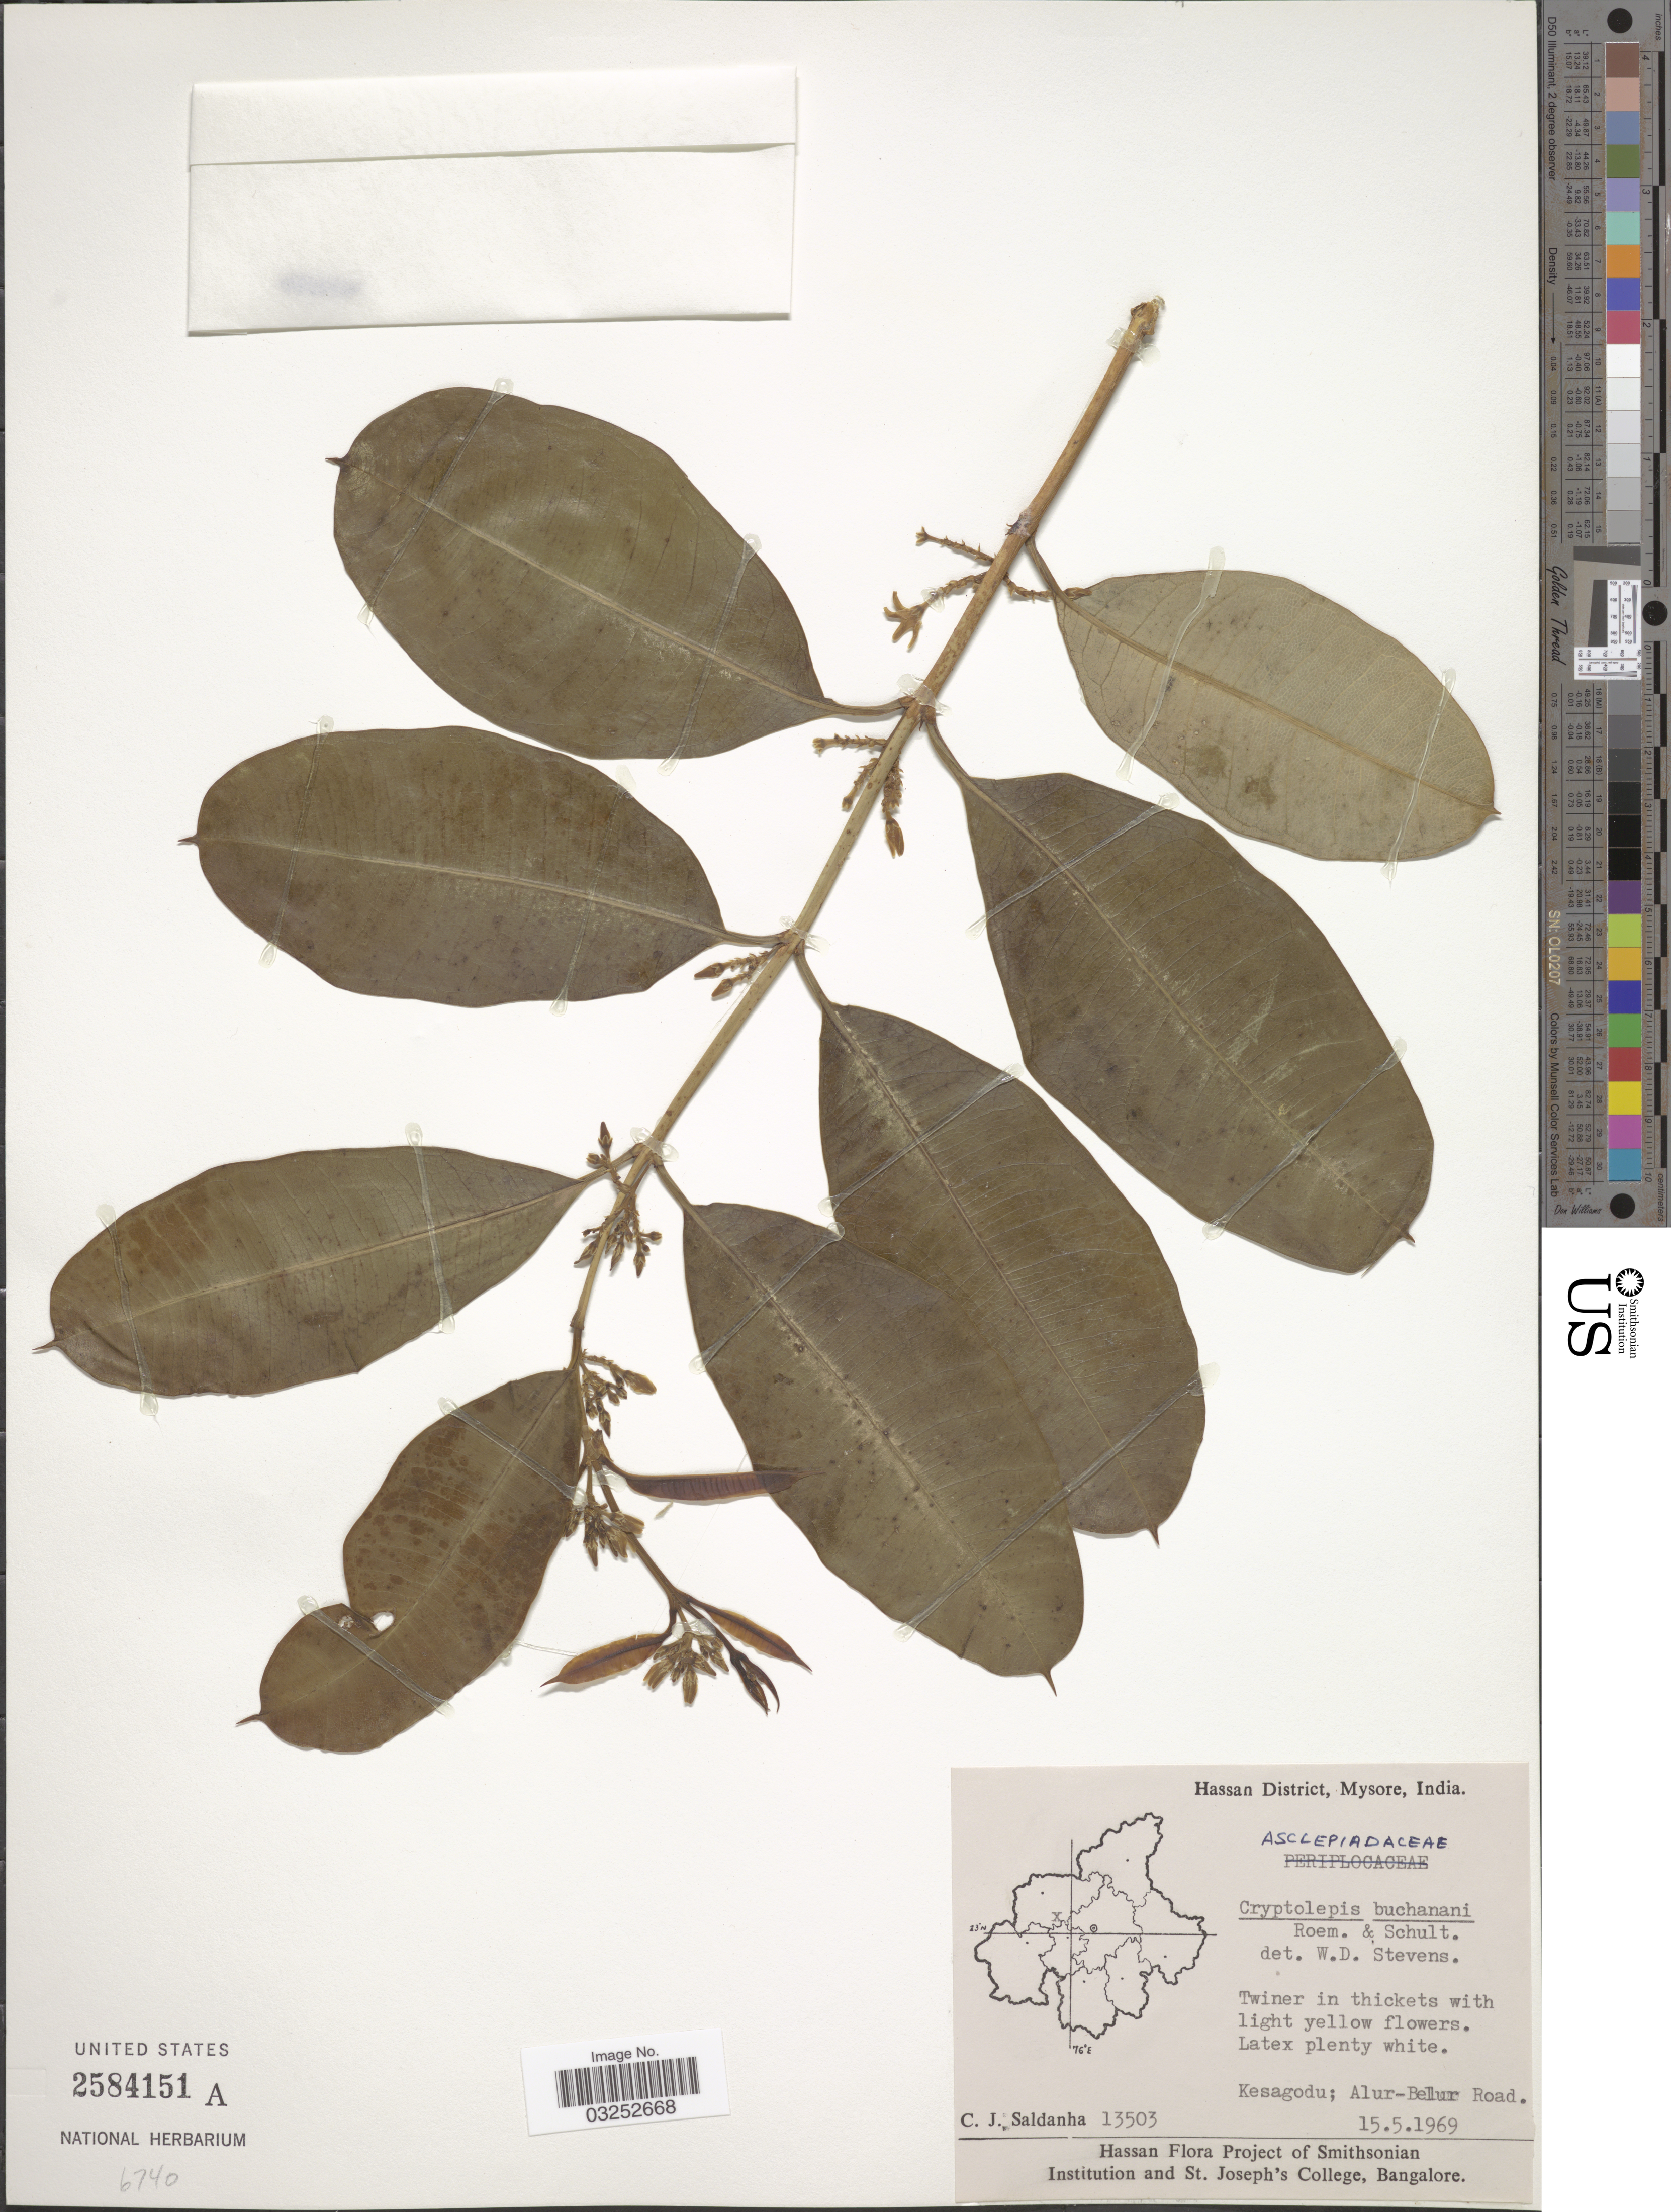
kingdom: Plantae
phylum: Tracheophyta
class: Magnoliopsida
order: Gentianales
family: Apocynaceae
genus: Cryptolepis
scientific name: Cryptolepis buchananii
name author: Roem. & Schult.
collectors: C. J. Saldanha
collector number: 13503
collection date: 1969-05-15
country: India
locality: Hassan District, Mysore, India, Kesagodu; Alur-Bellur Road.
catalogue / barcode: US 2584151A